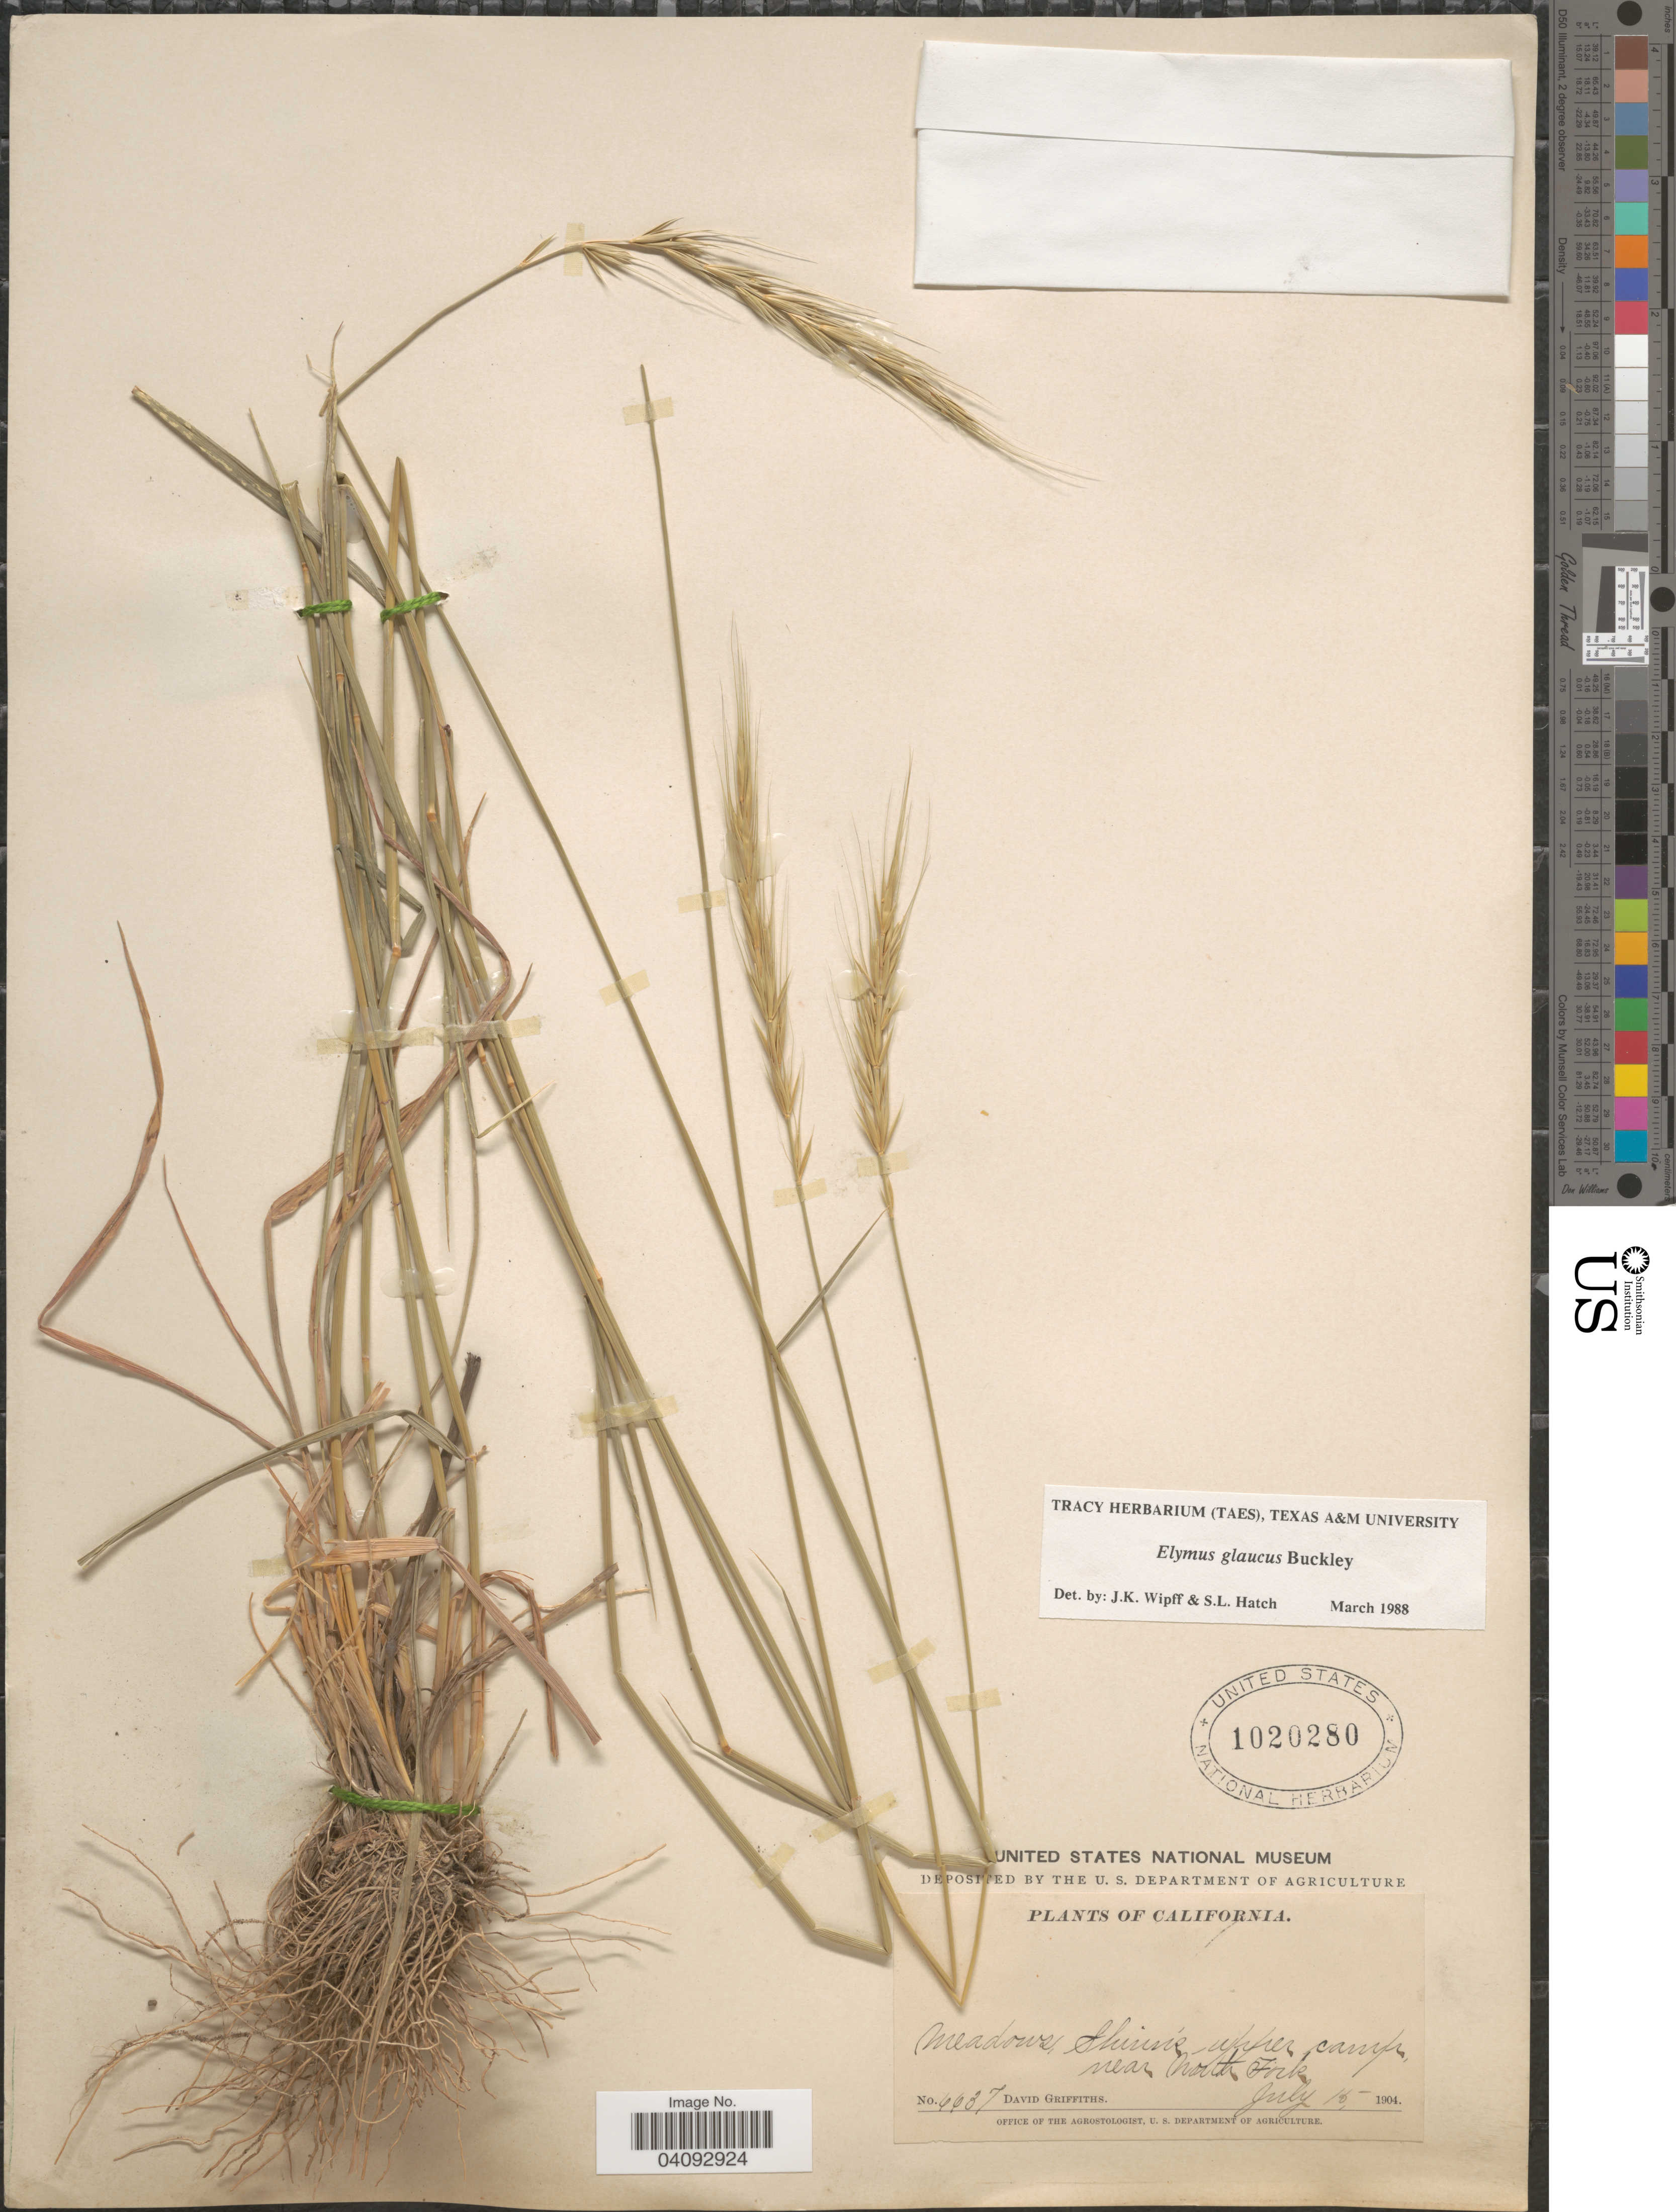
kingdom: Plantae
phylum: Tracheophyta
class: Liliopsida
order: Poales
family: Poaceae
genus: Elymus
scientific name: Elymus glaucus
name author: Buckley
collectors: D. Griffiths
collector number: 6637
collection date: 1904-07-15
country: United States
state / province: California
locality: Meadows, Shinn's upper camp near North Fork.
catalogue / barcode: US 1020280